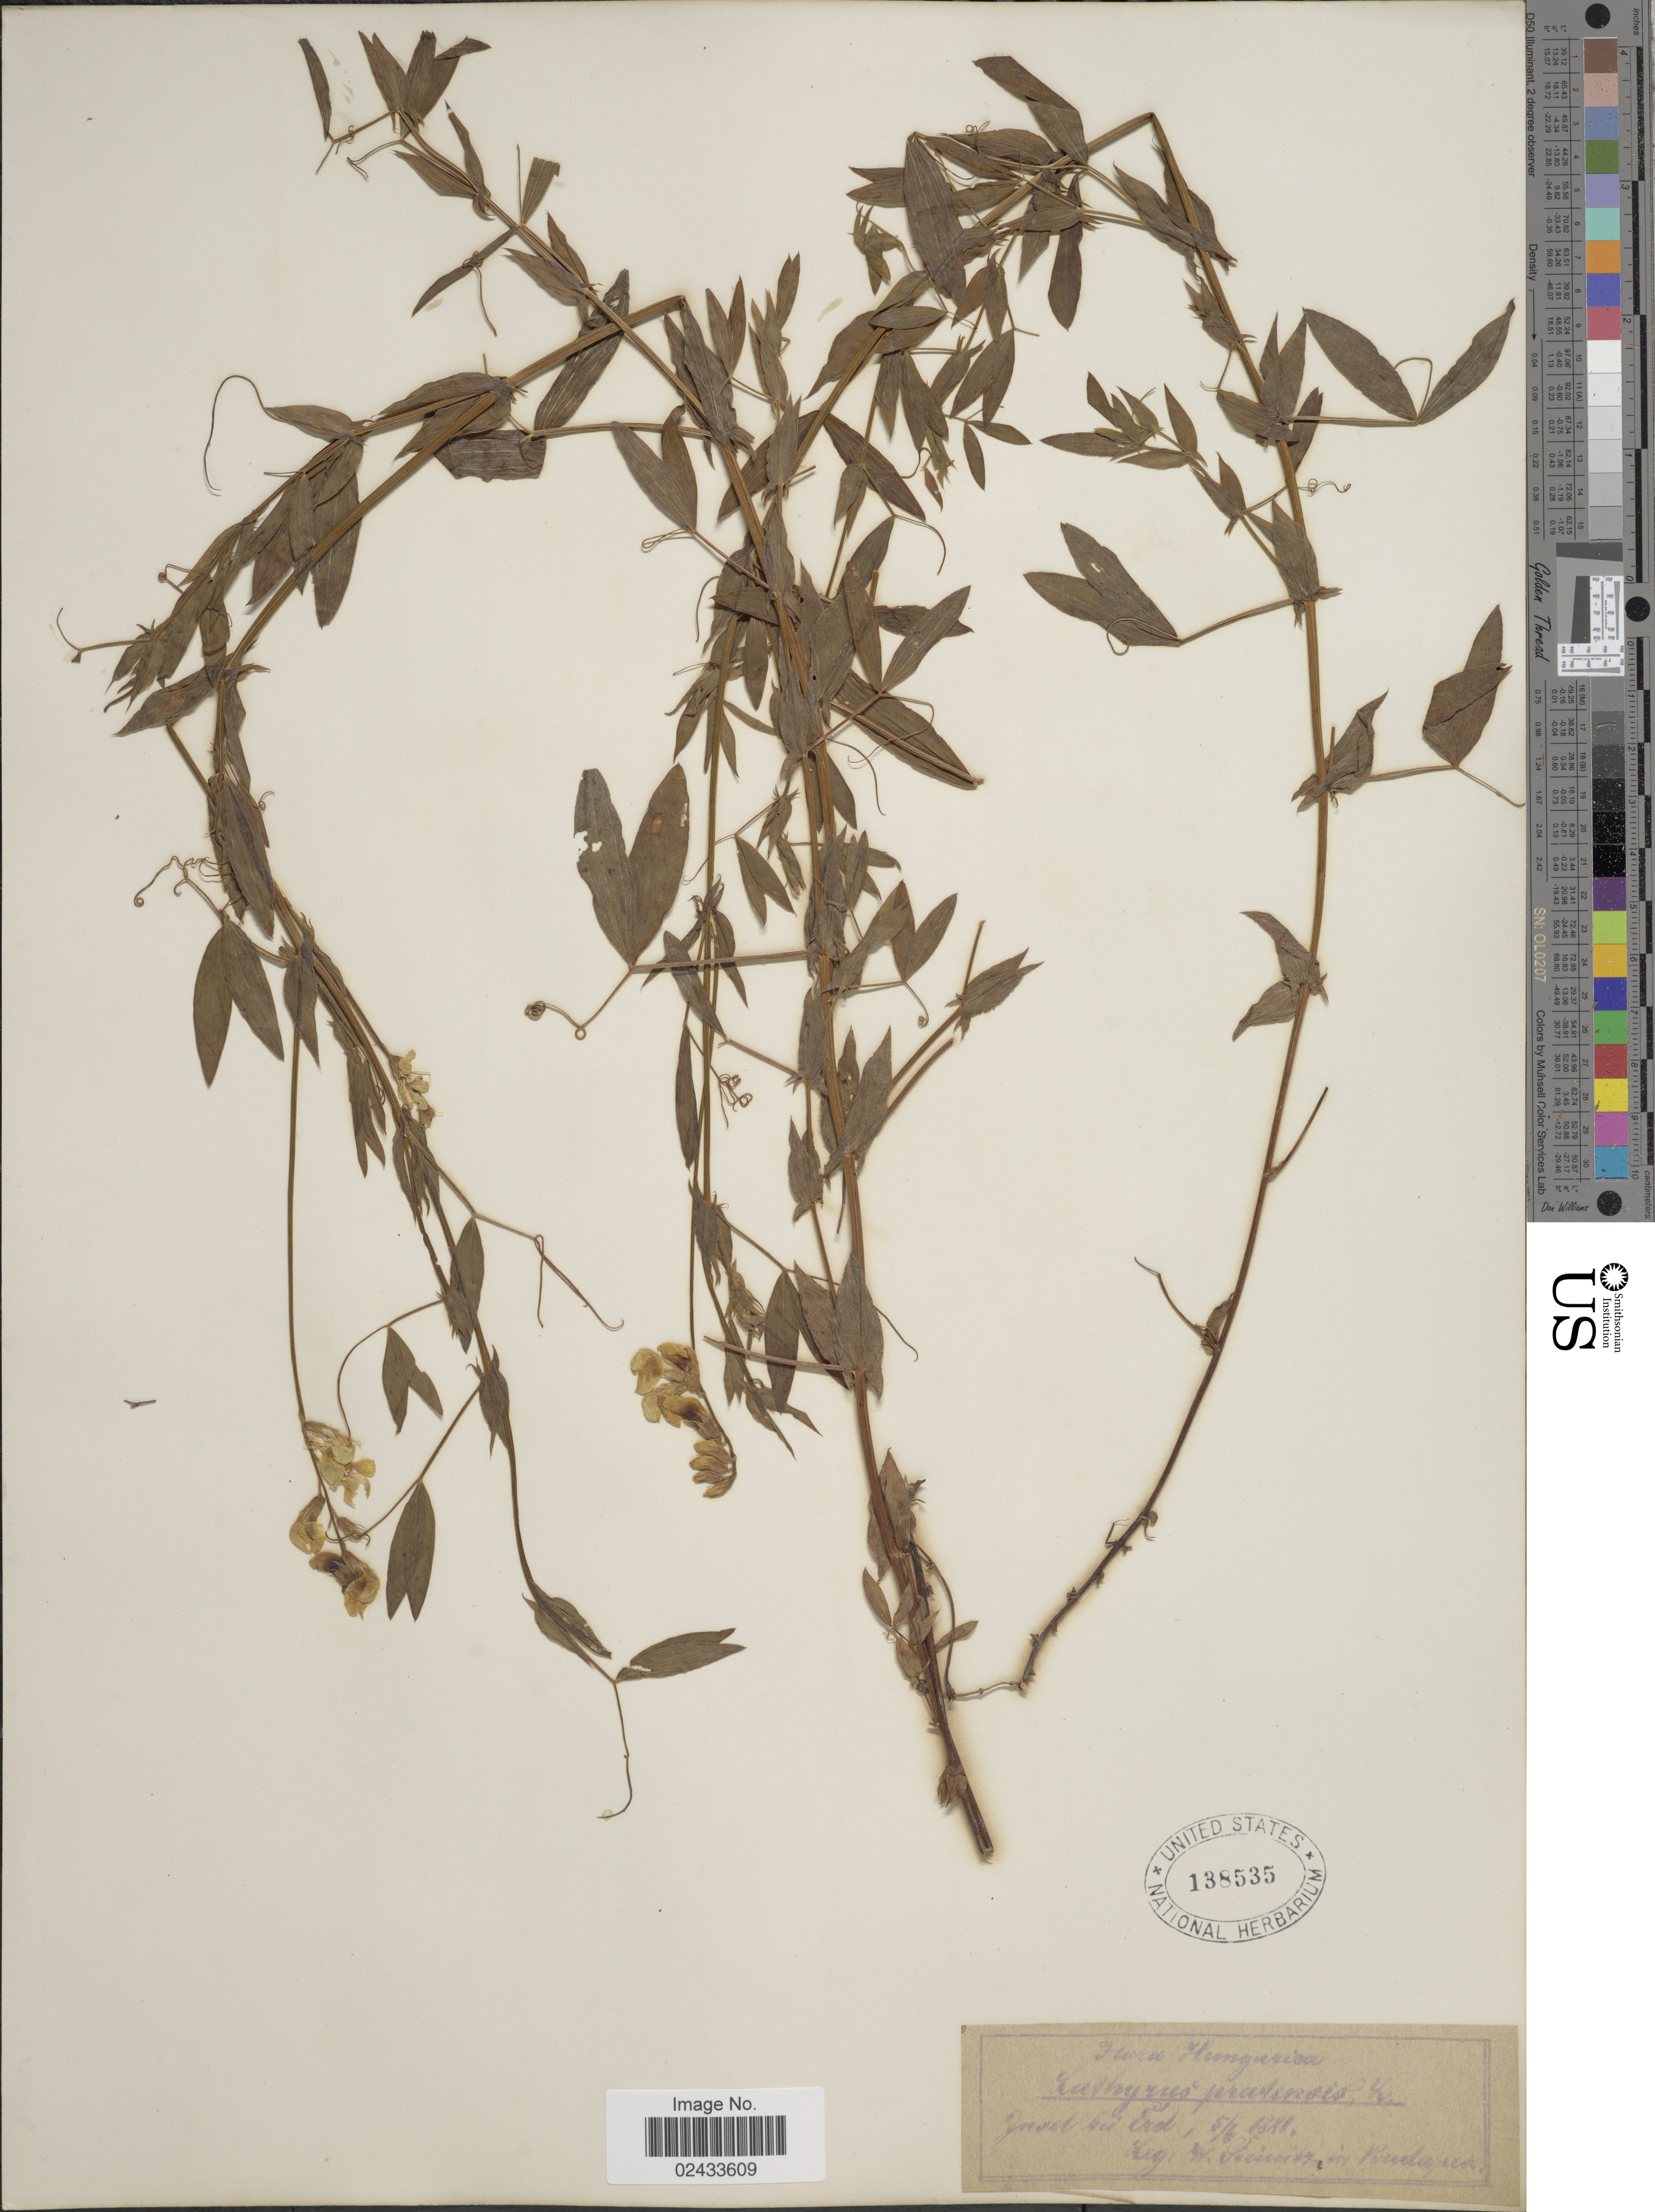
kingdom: Plantae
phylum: Tracheophyta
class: Magnoliopsida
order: Fabales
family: Fabaceae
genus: Lathyrus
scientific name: Lathyrus pratensis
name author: L.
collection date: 1888-06-05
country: Hungary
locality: Junset bei Erd [interpreted]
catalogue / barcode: US 138535